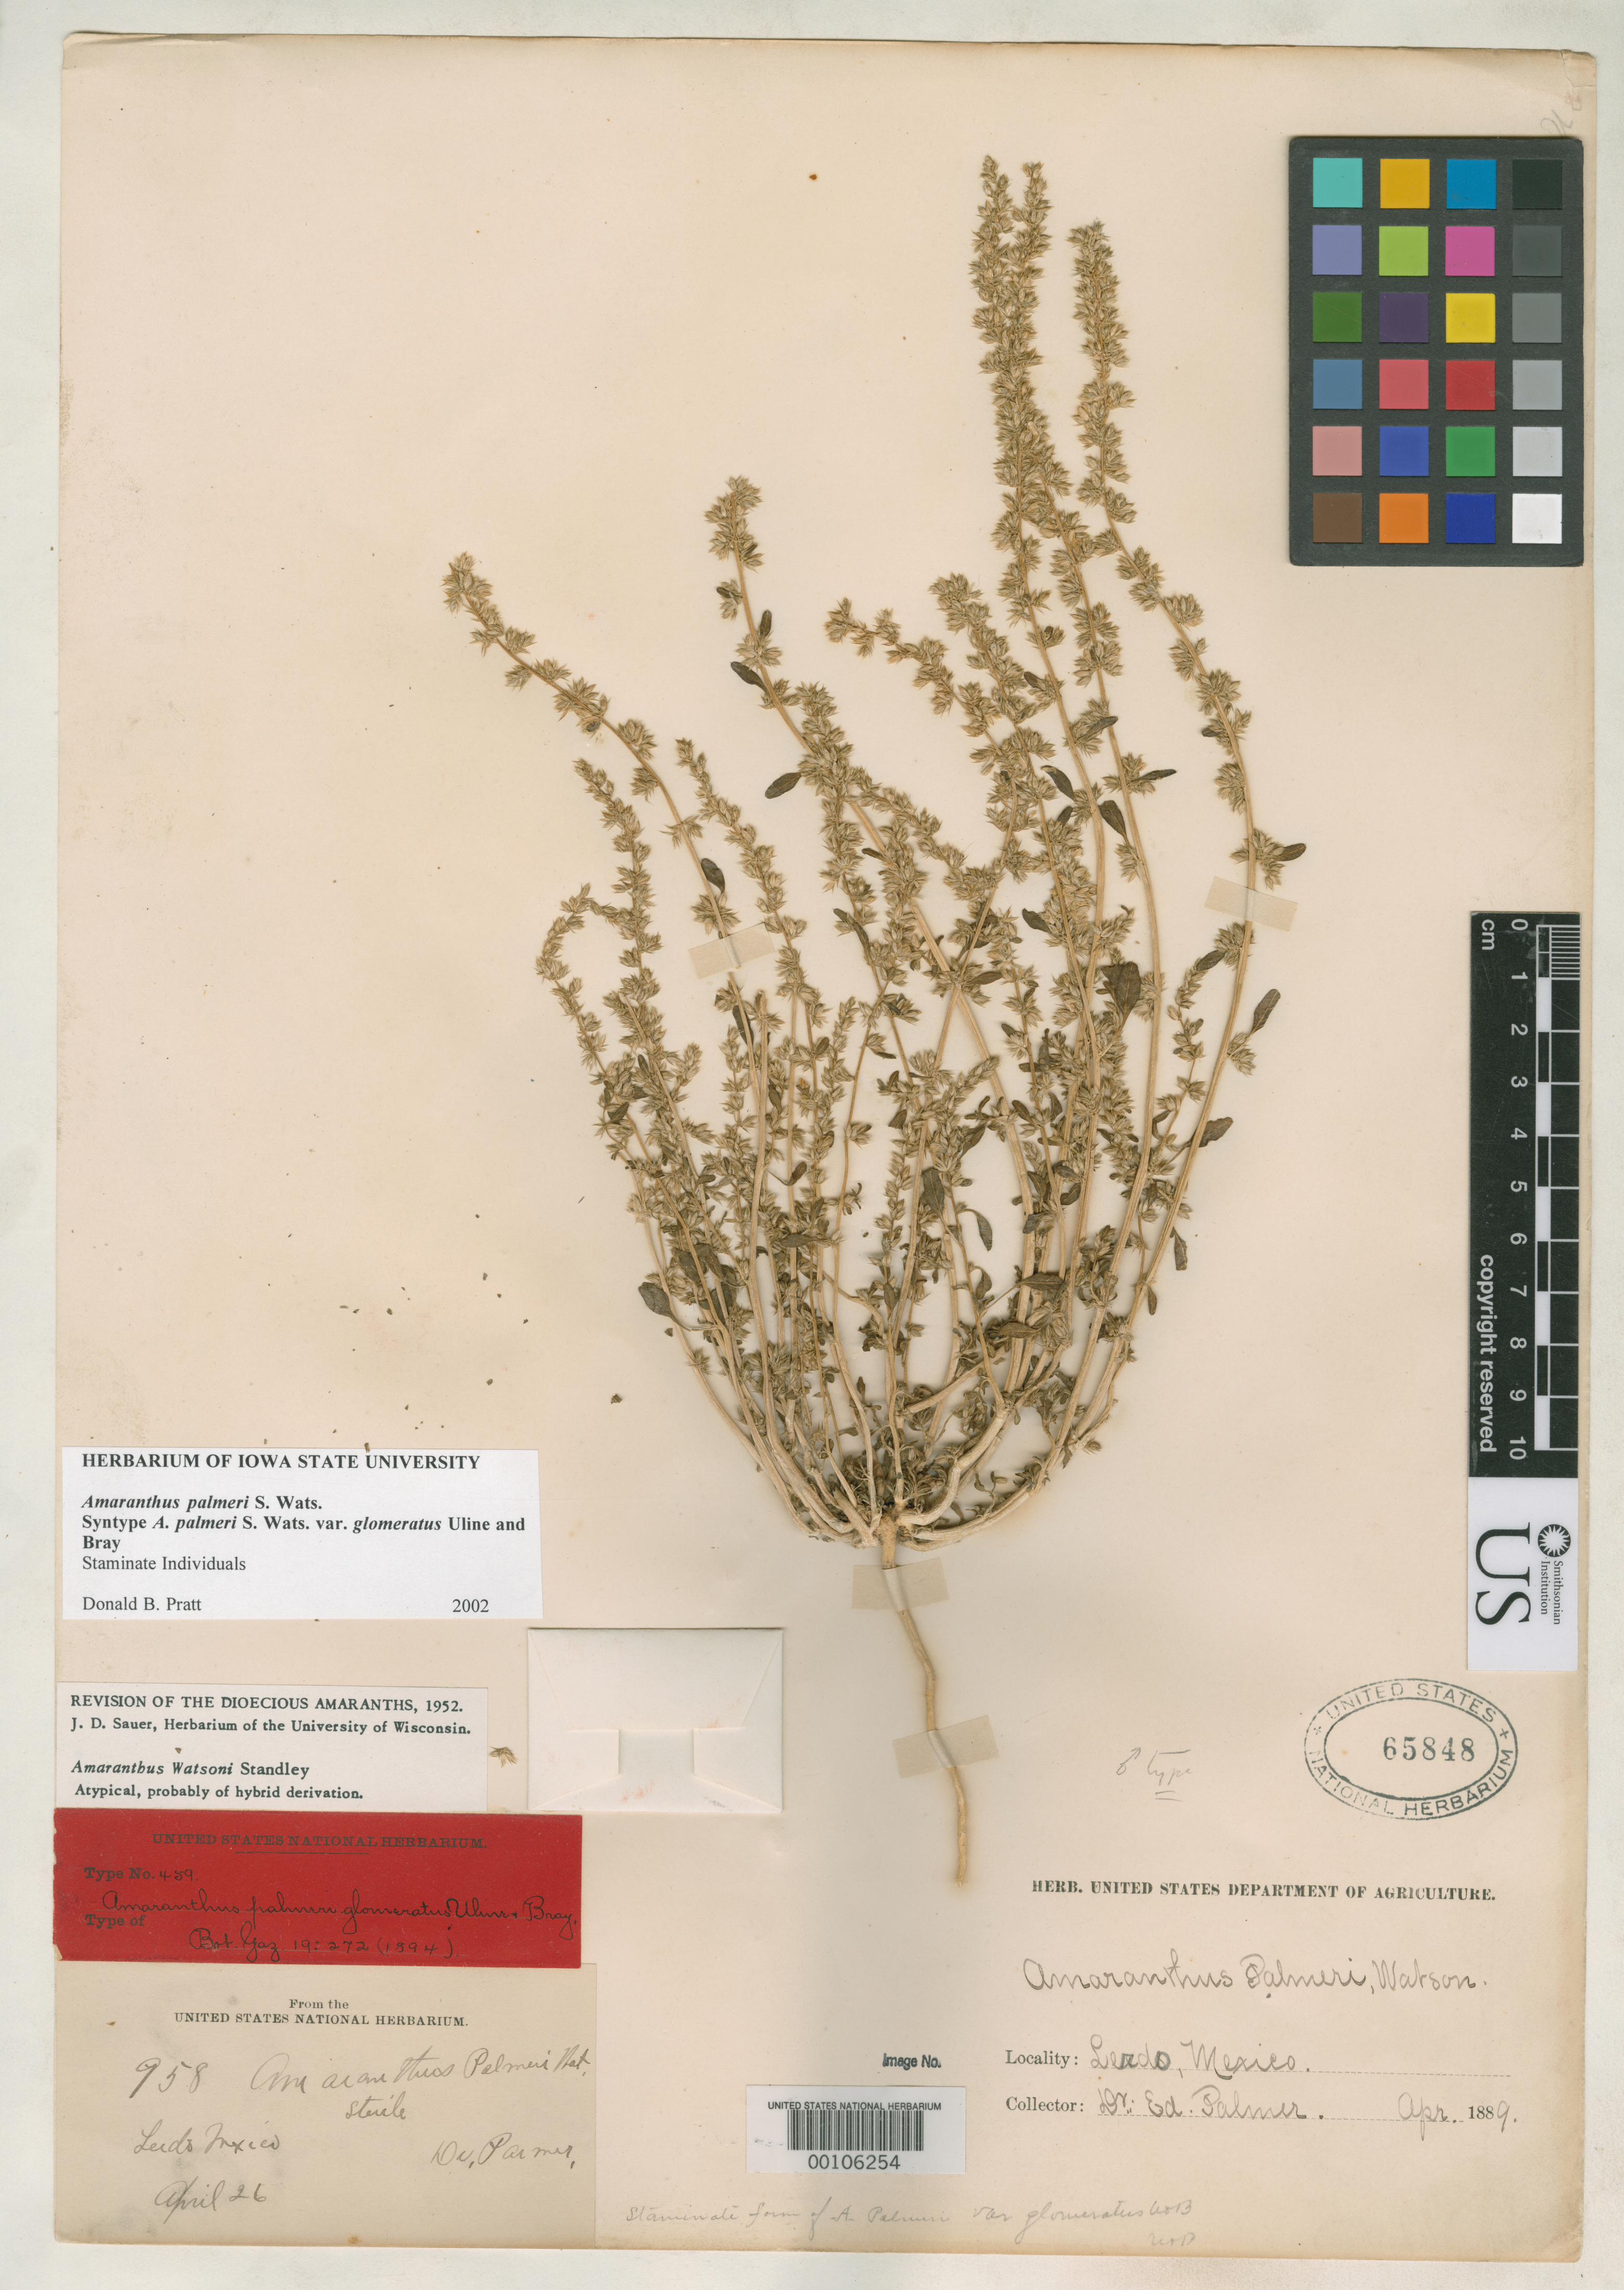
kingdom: Plantae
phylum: Tracheophyta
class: Magnoliopsida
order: Caryophyllales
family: Amaranthaceae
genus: Amaranthus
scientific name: Amaranthus palmeri var. glomeratus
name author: Uline & W.L. Bray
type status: Isosyntype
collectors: E. Palmer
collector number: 958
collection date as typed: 26 Apr 1889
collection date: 1889-04-26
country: Mexico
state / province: Sonora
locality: Lerdo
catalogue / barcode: US 65848